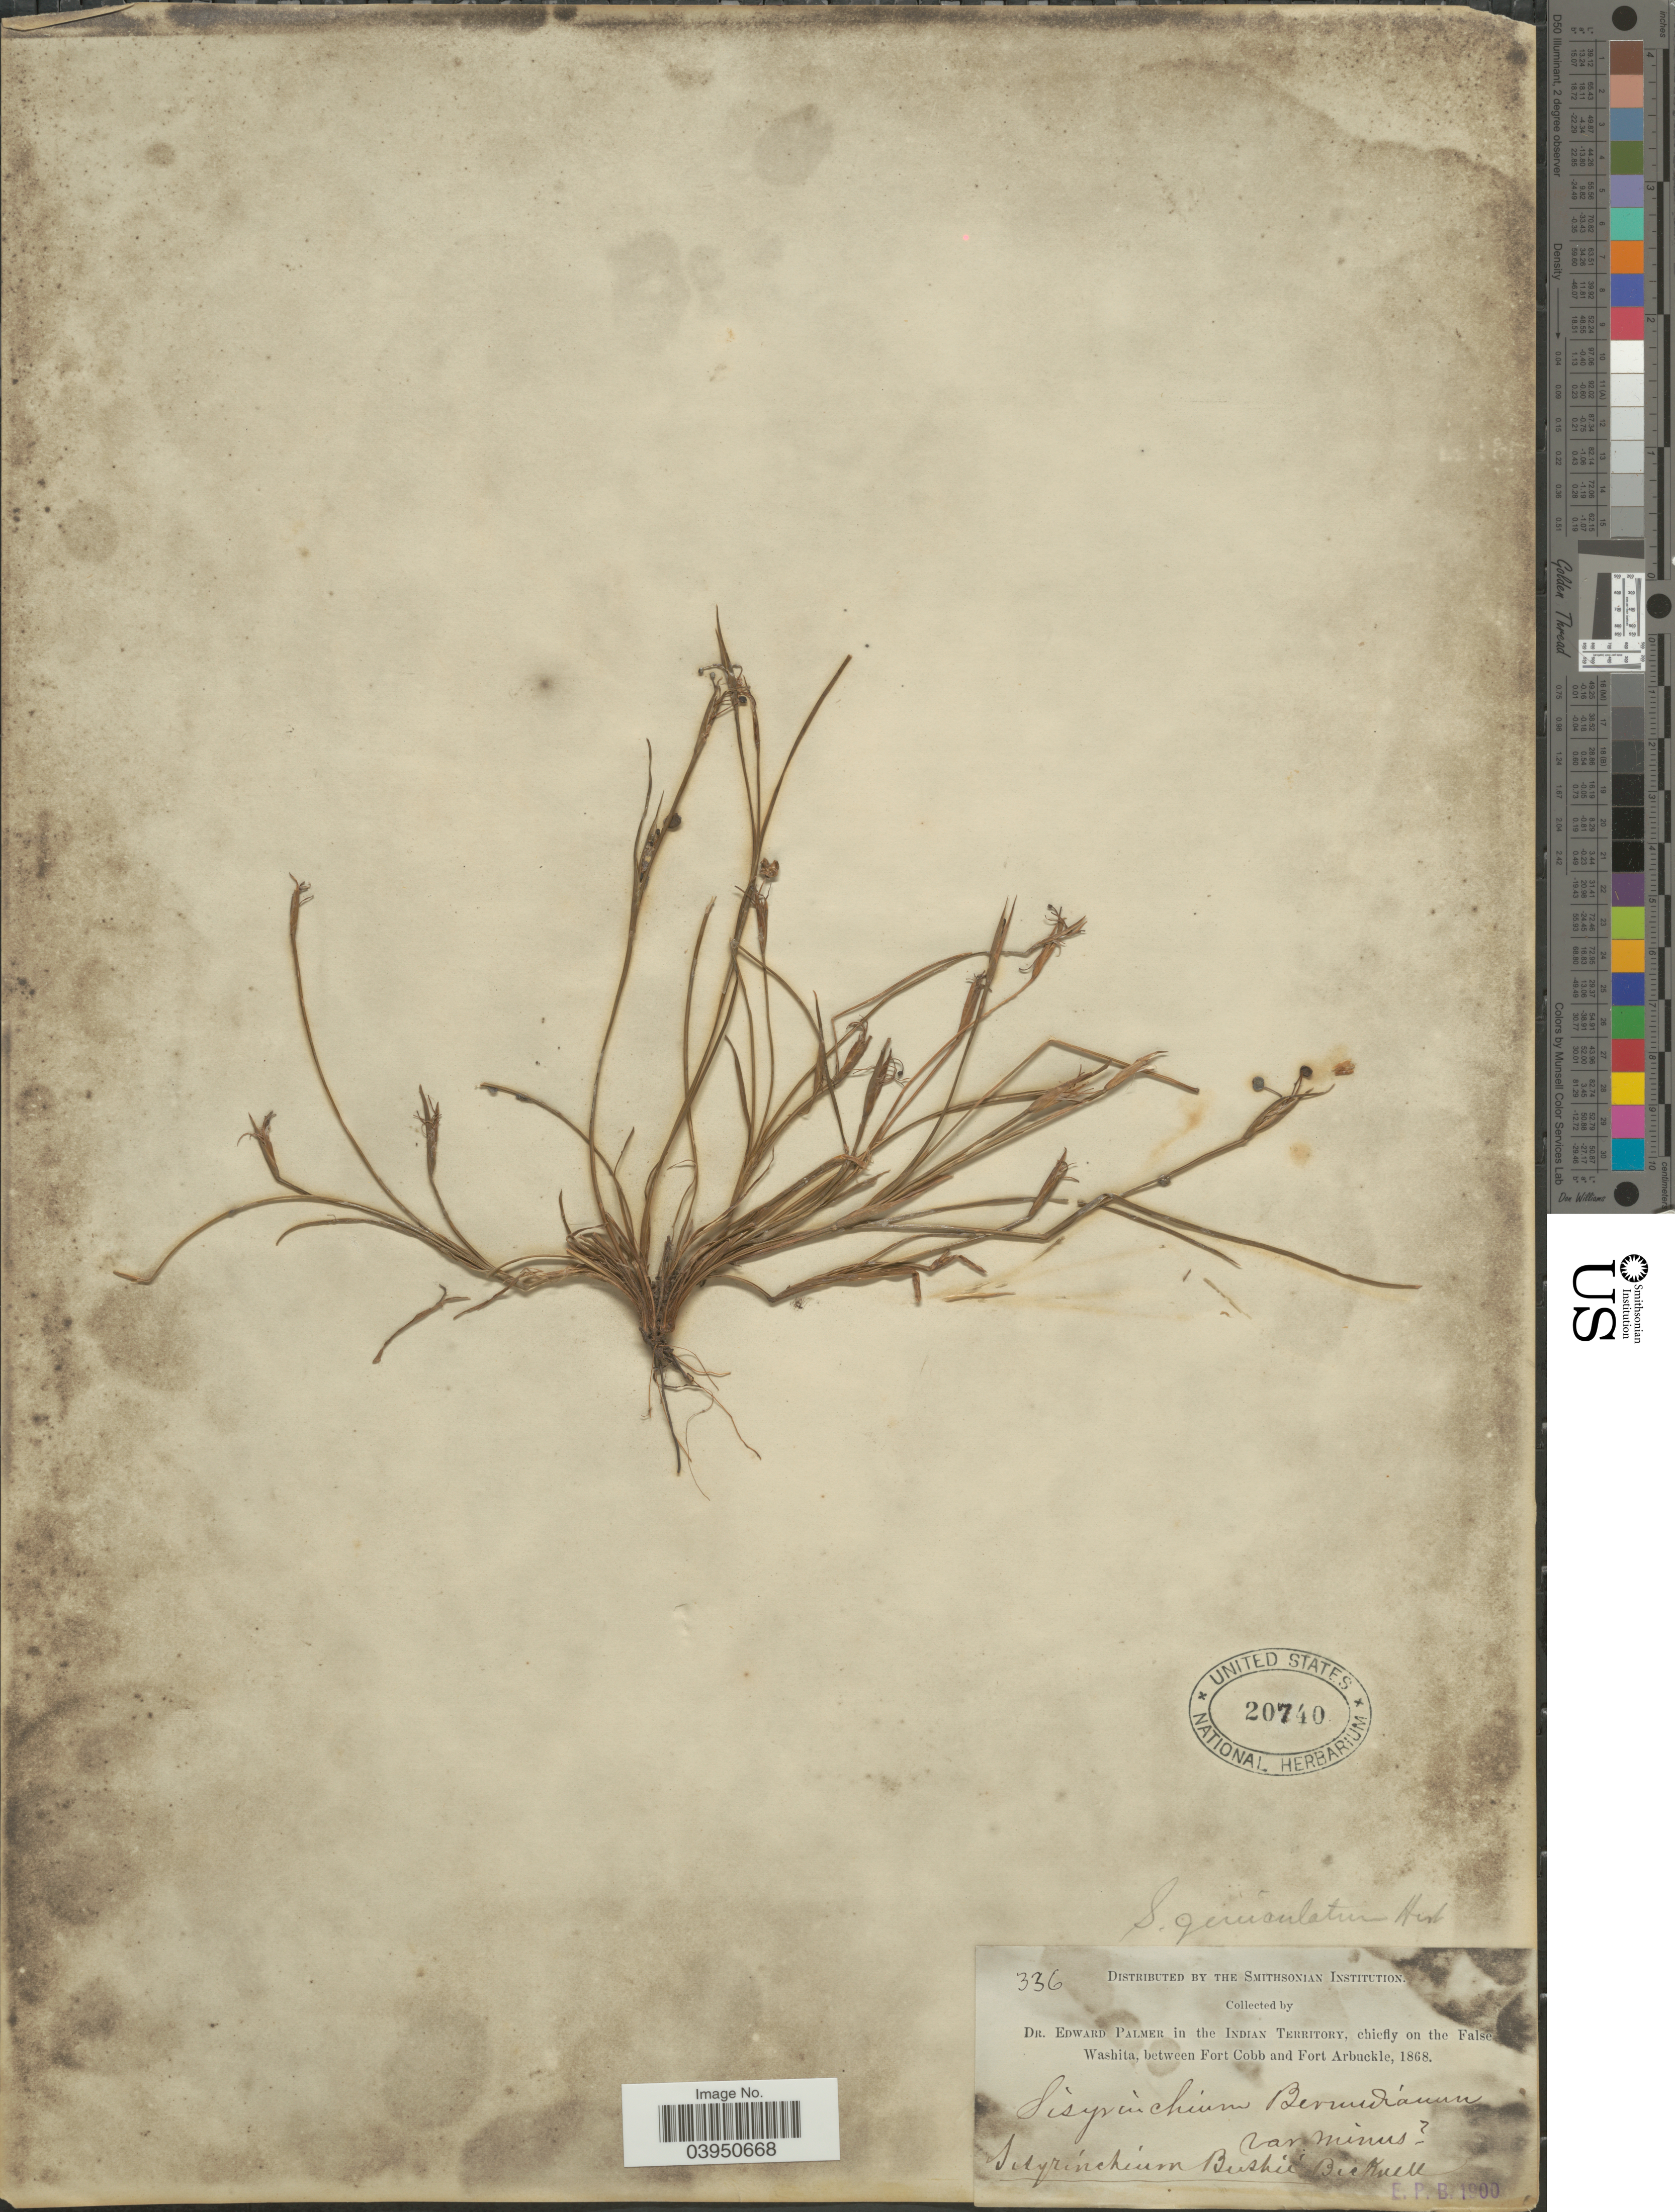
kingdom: Plantae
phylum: Tracheophyta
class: Liliopsida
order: Asparagales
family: Iridaceae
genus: Sisyrinchium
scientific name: Sisyrinchium bushii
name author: E.P. Bicknell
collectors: E. Palmer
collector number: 336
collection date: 1868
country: United States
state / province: Oklahoma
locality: In the Indian Territory, chiefly on the False Washita, between Fort Cobb and Fort Arbuckle.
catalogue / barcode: US 20740